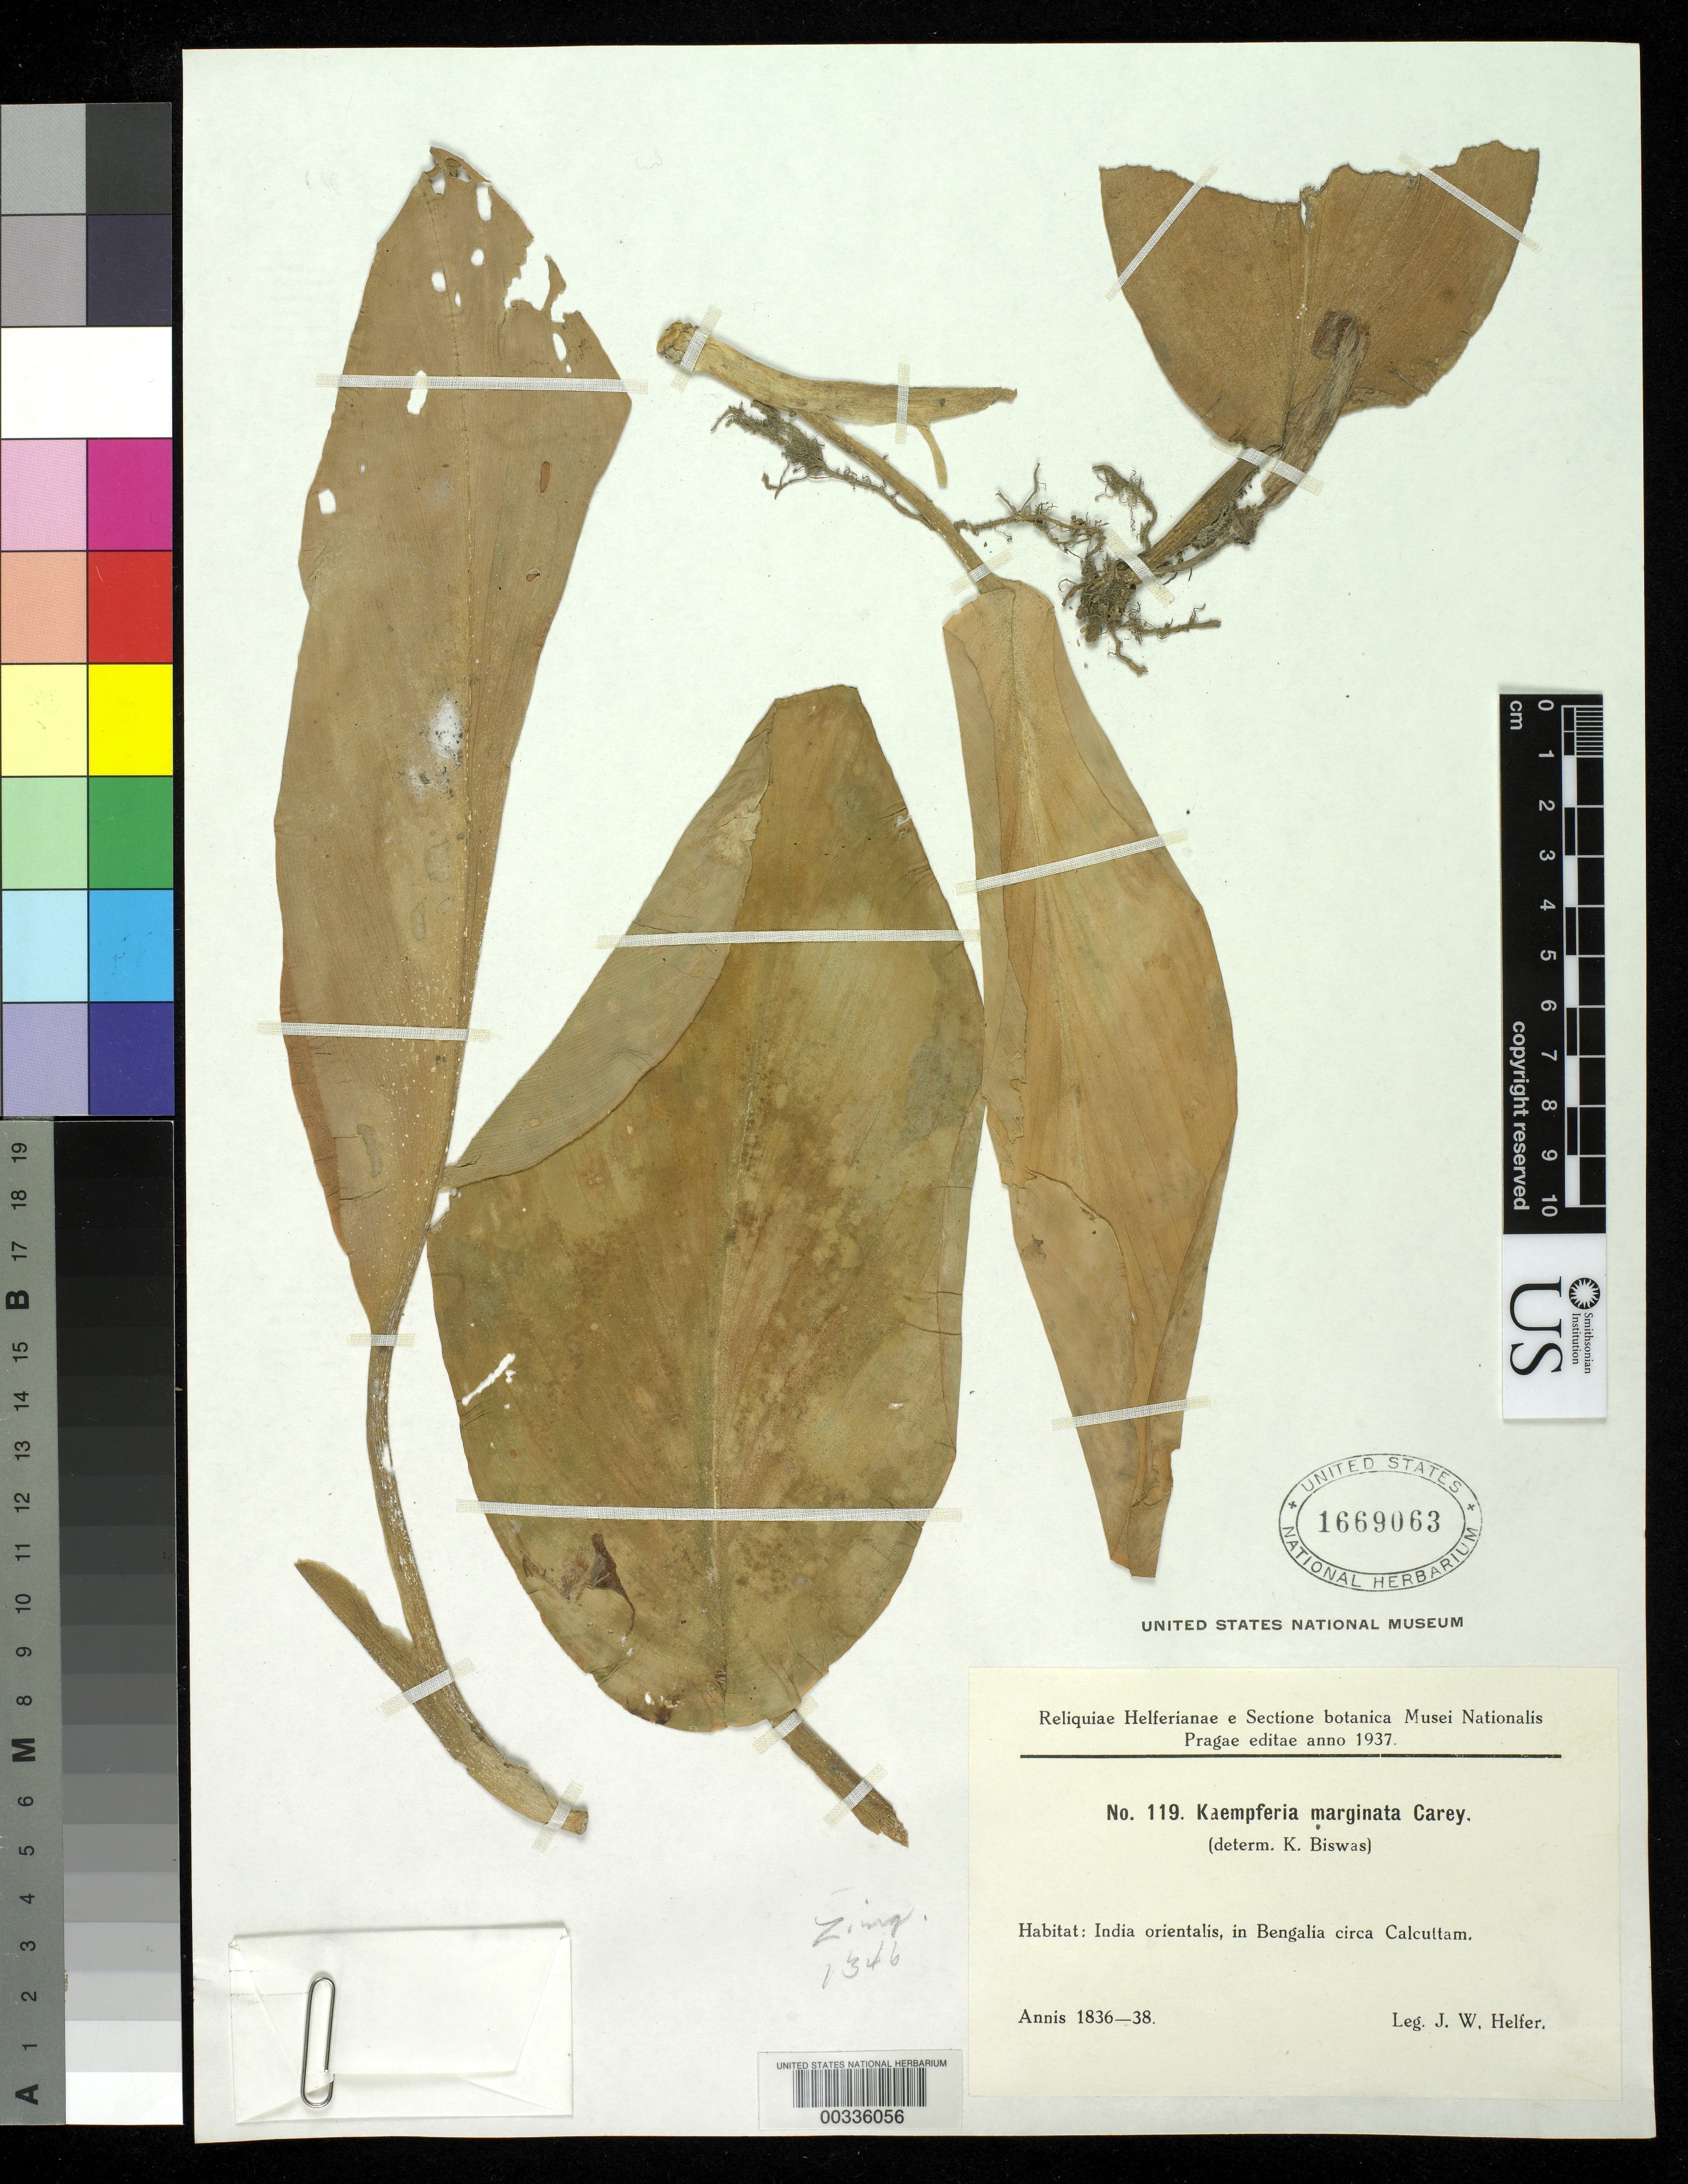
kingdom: Plantae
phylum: Tracheophyta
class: Liliopsida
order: Zingiberales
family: Zingiberaceae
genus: Kaempferia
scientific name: Kaempferia marginata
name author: Carey ex Roscoe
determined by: Biswas, K.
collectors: J. W. Helfer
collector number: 119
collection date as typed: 1836 to -- -- 1838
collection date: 1836/1838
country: India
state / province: West Bengal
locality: India orientalis, in bengalia circa calcuttam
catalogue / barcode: US 1669063